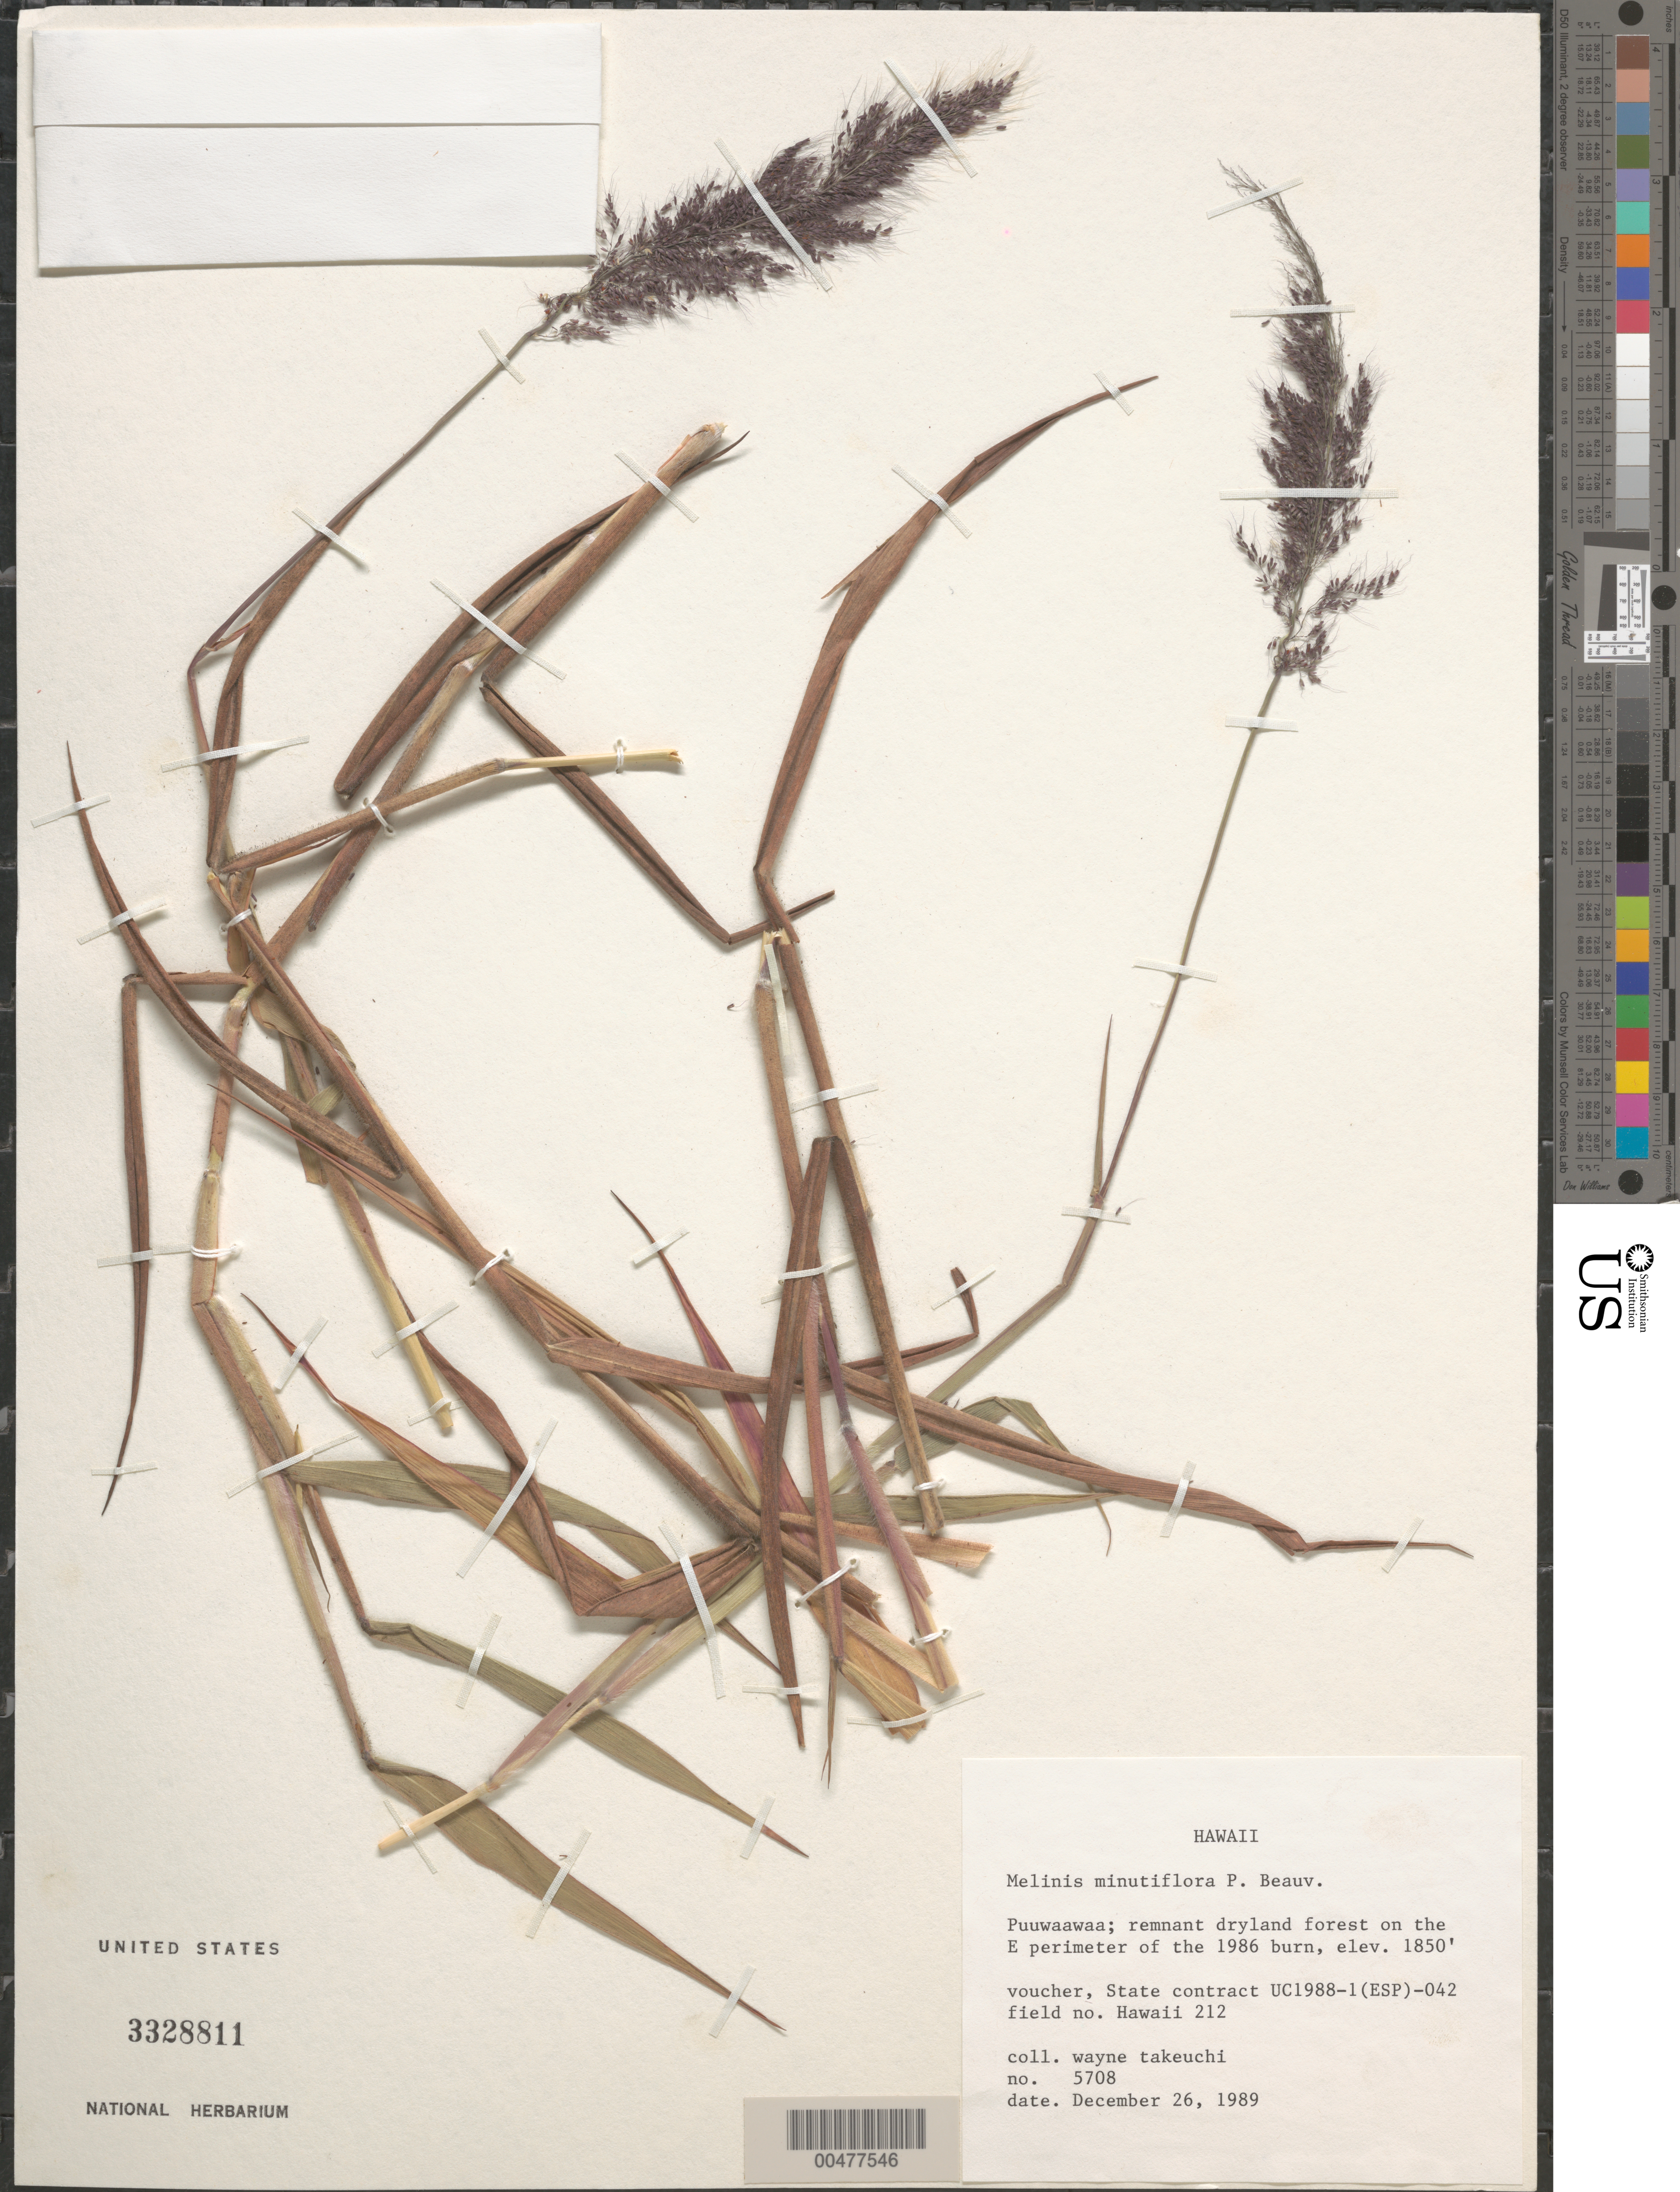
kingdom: Plantae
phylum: Tracheophyta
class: Liliopsida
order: Poales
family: Poaceae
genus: Melinis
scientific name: Melinis minutiflora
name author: P. Beauv.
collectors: W. N. Takeuchi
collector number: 5708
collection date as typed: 26 Dec 1989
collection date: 1989-12-26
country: United States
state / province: Hawaii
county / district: Hawaii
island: Hawaii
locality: Puuwaawaa, E perimeter of the 1986 burn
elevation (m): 564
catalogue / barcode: US 3328811